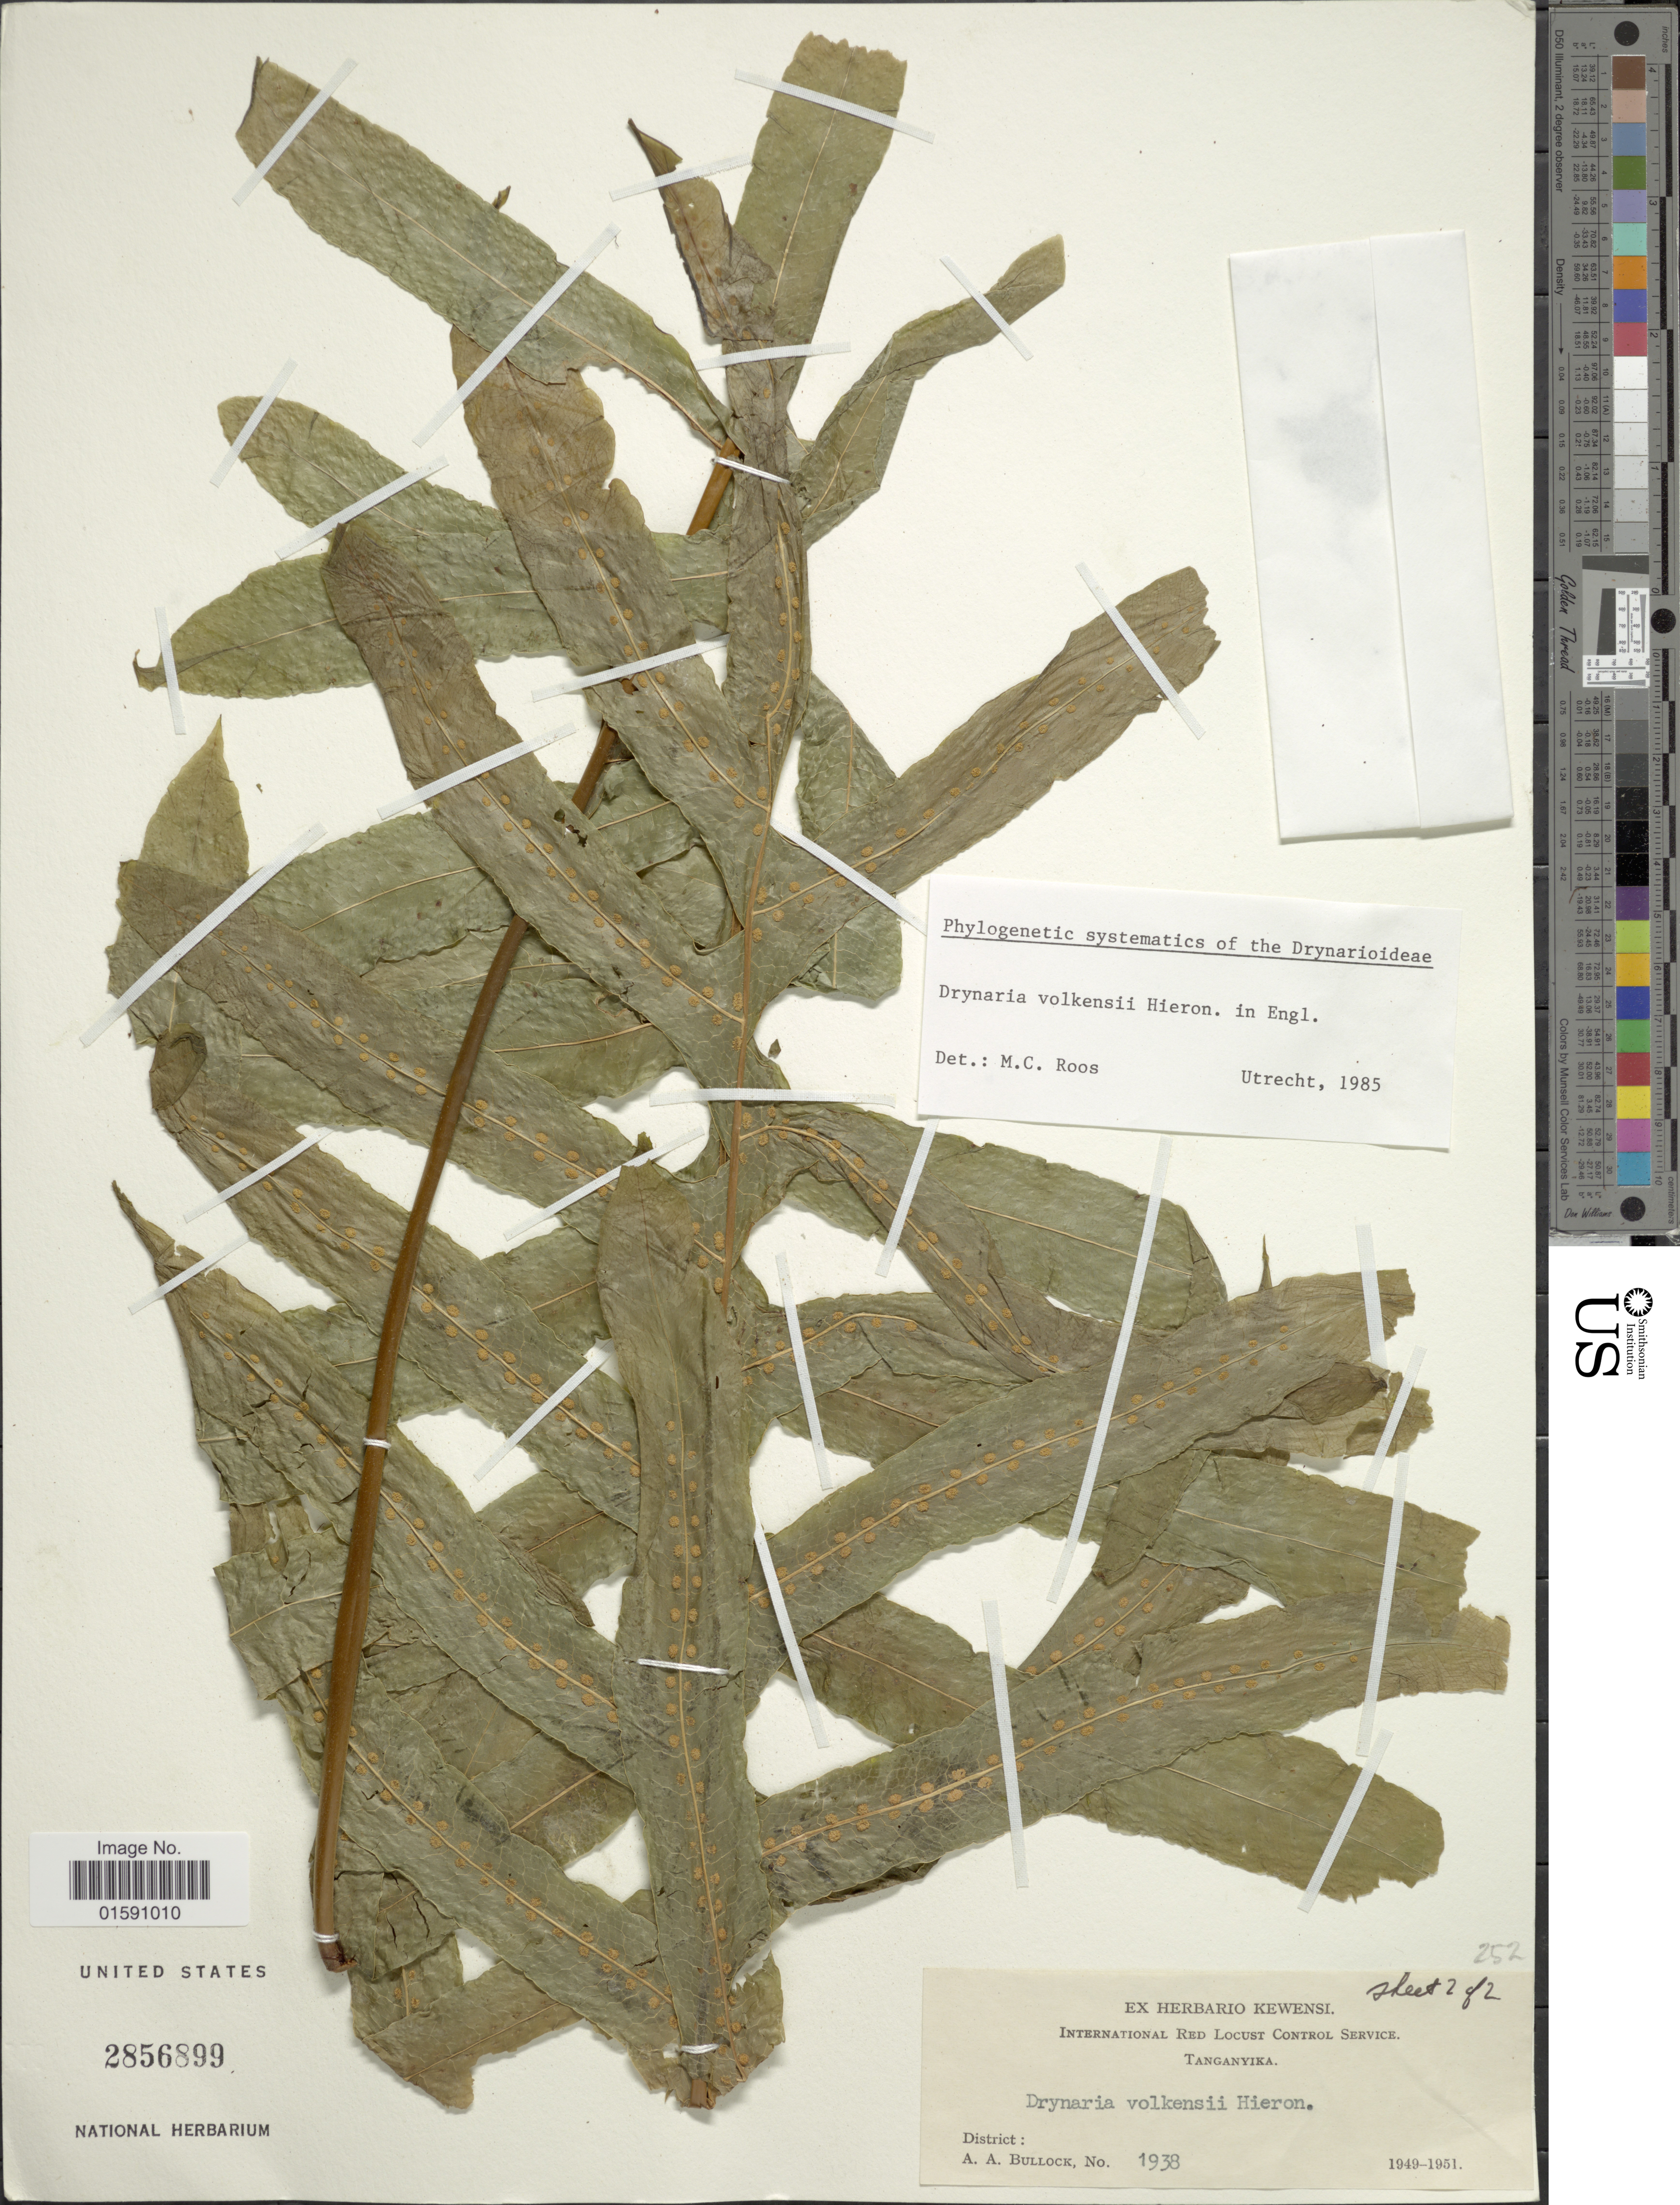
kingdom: Plantae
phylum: Tracheophyta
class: Polypodiopsida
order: Polypodiales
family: Polypodiaceae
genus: Drynaria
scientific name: Drynaria volkensii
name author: Hieron.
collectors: A. Bullock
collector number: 1938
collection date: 1949/1951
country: Tanzania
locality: Tanganyika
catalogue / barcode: US 2856899